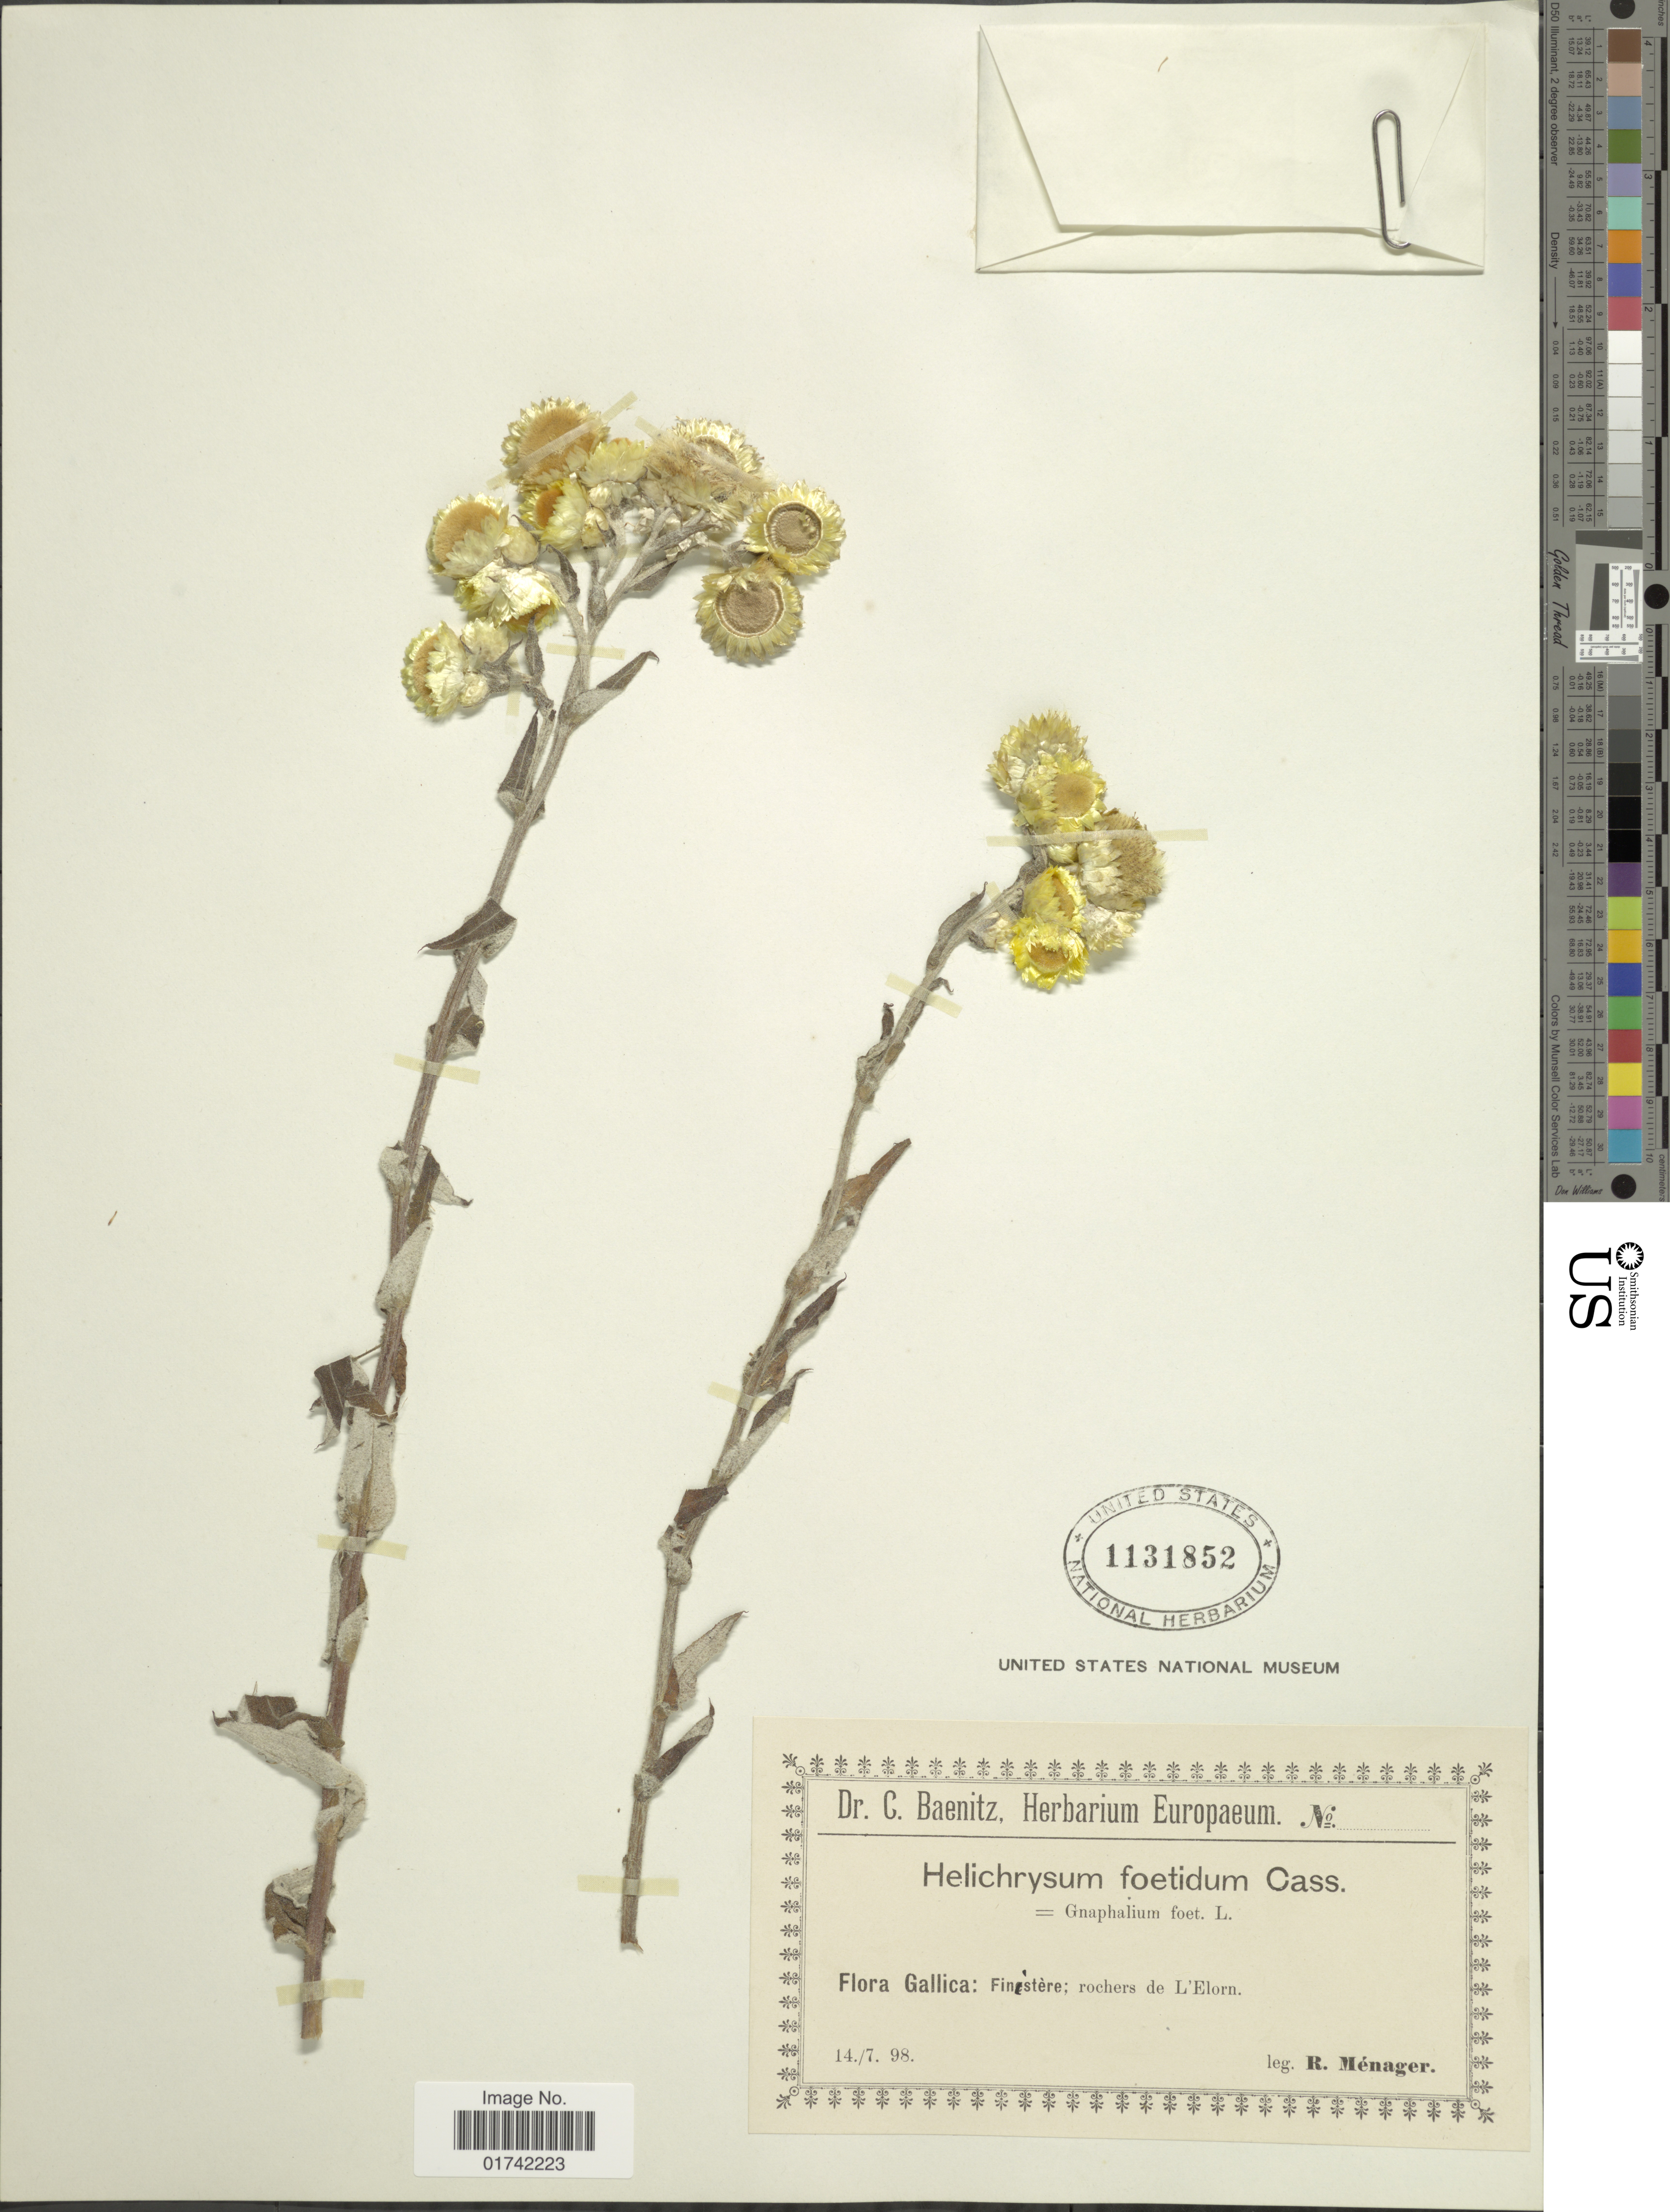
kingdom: Plantae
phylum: Tracheophyta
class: Magnoliopsida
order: Asterales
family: Asteraceae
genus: Helichrysum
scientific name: Helichrysum foetidum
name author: (L.) Moench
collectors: R. Menager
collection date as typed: Transcribed d/m/y: 14/7/98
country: France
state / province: Bretagne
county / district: Finistère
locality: Gallica: Finistere; rochers de L'Elorn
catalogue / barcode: US 1131852